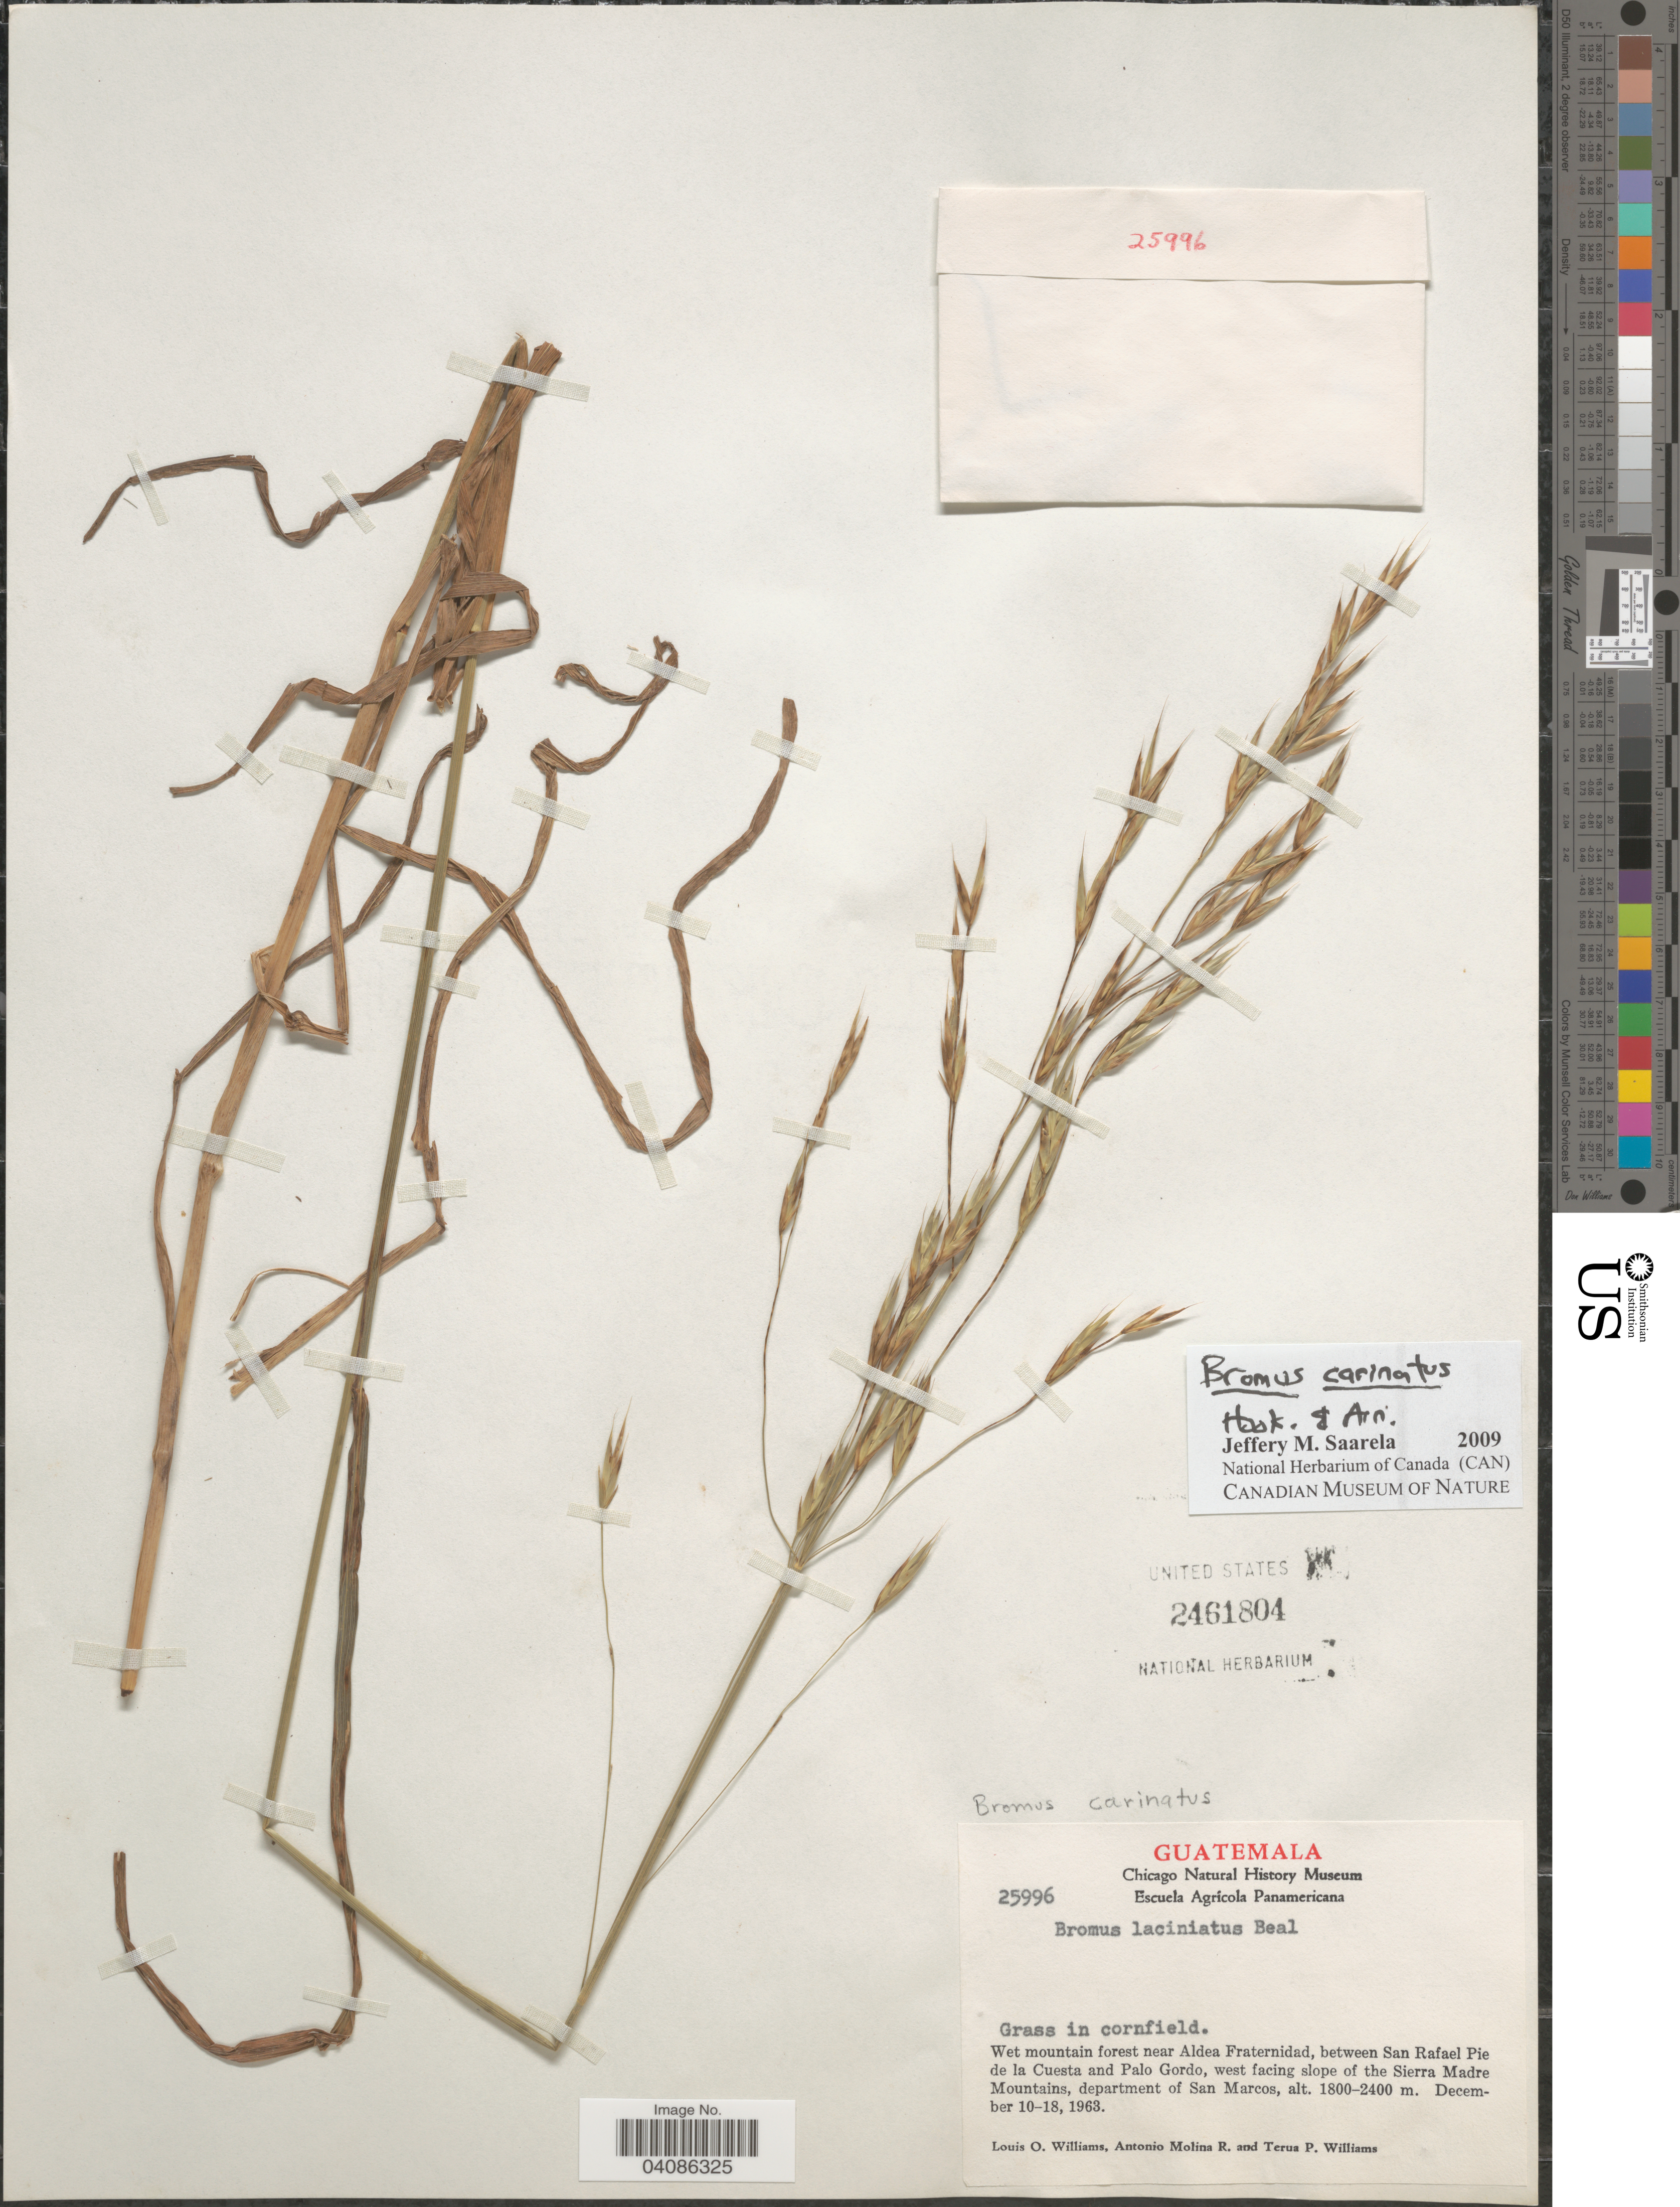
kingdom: Plantae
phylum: Tracheophyta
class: Liliopsida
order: Poales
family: Poaceae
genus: Bromus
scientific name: Bromus carinatus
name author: Hook. & Arn.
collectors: L. O. Williams, A. Molina R. & T. P. Williams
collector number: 25996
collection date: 1963-12-10/1963-12-18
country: Guatemala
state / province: San Marcos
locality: Wet mountain forest near Aldea Fraternidad, between San Rafael Pie de la Cuesta and Palo Gordo, west facing slope of the Sierra Madre Mountains, department of San Marcos.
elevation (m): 1800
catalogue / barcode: US 2461804